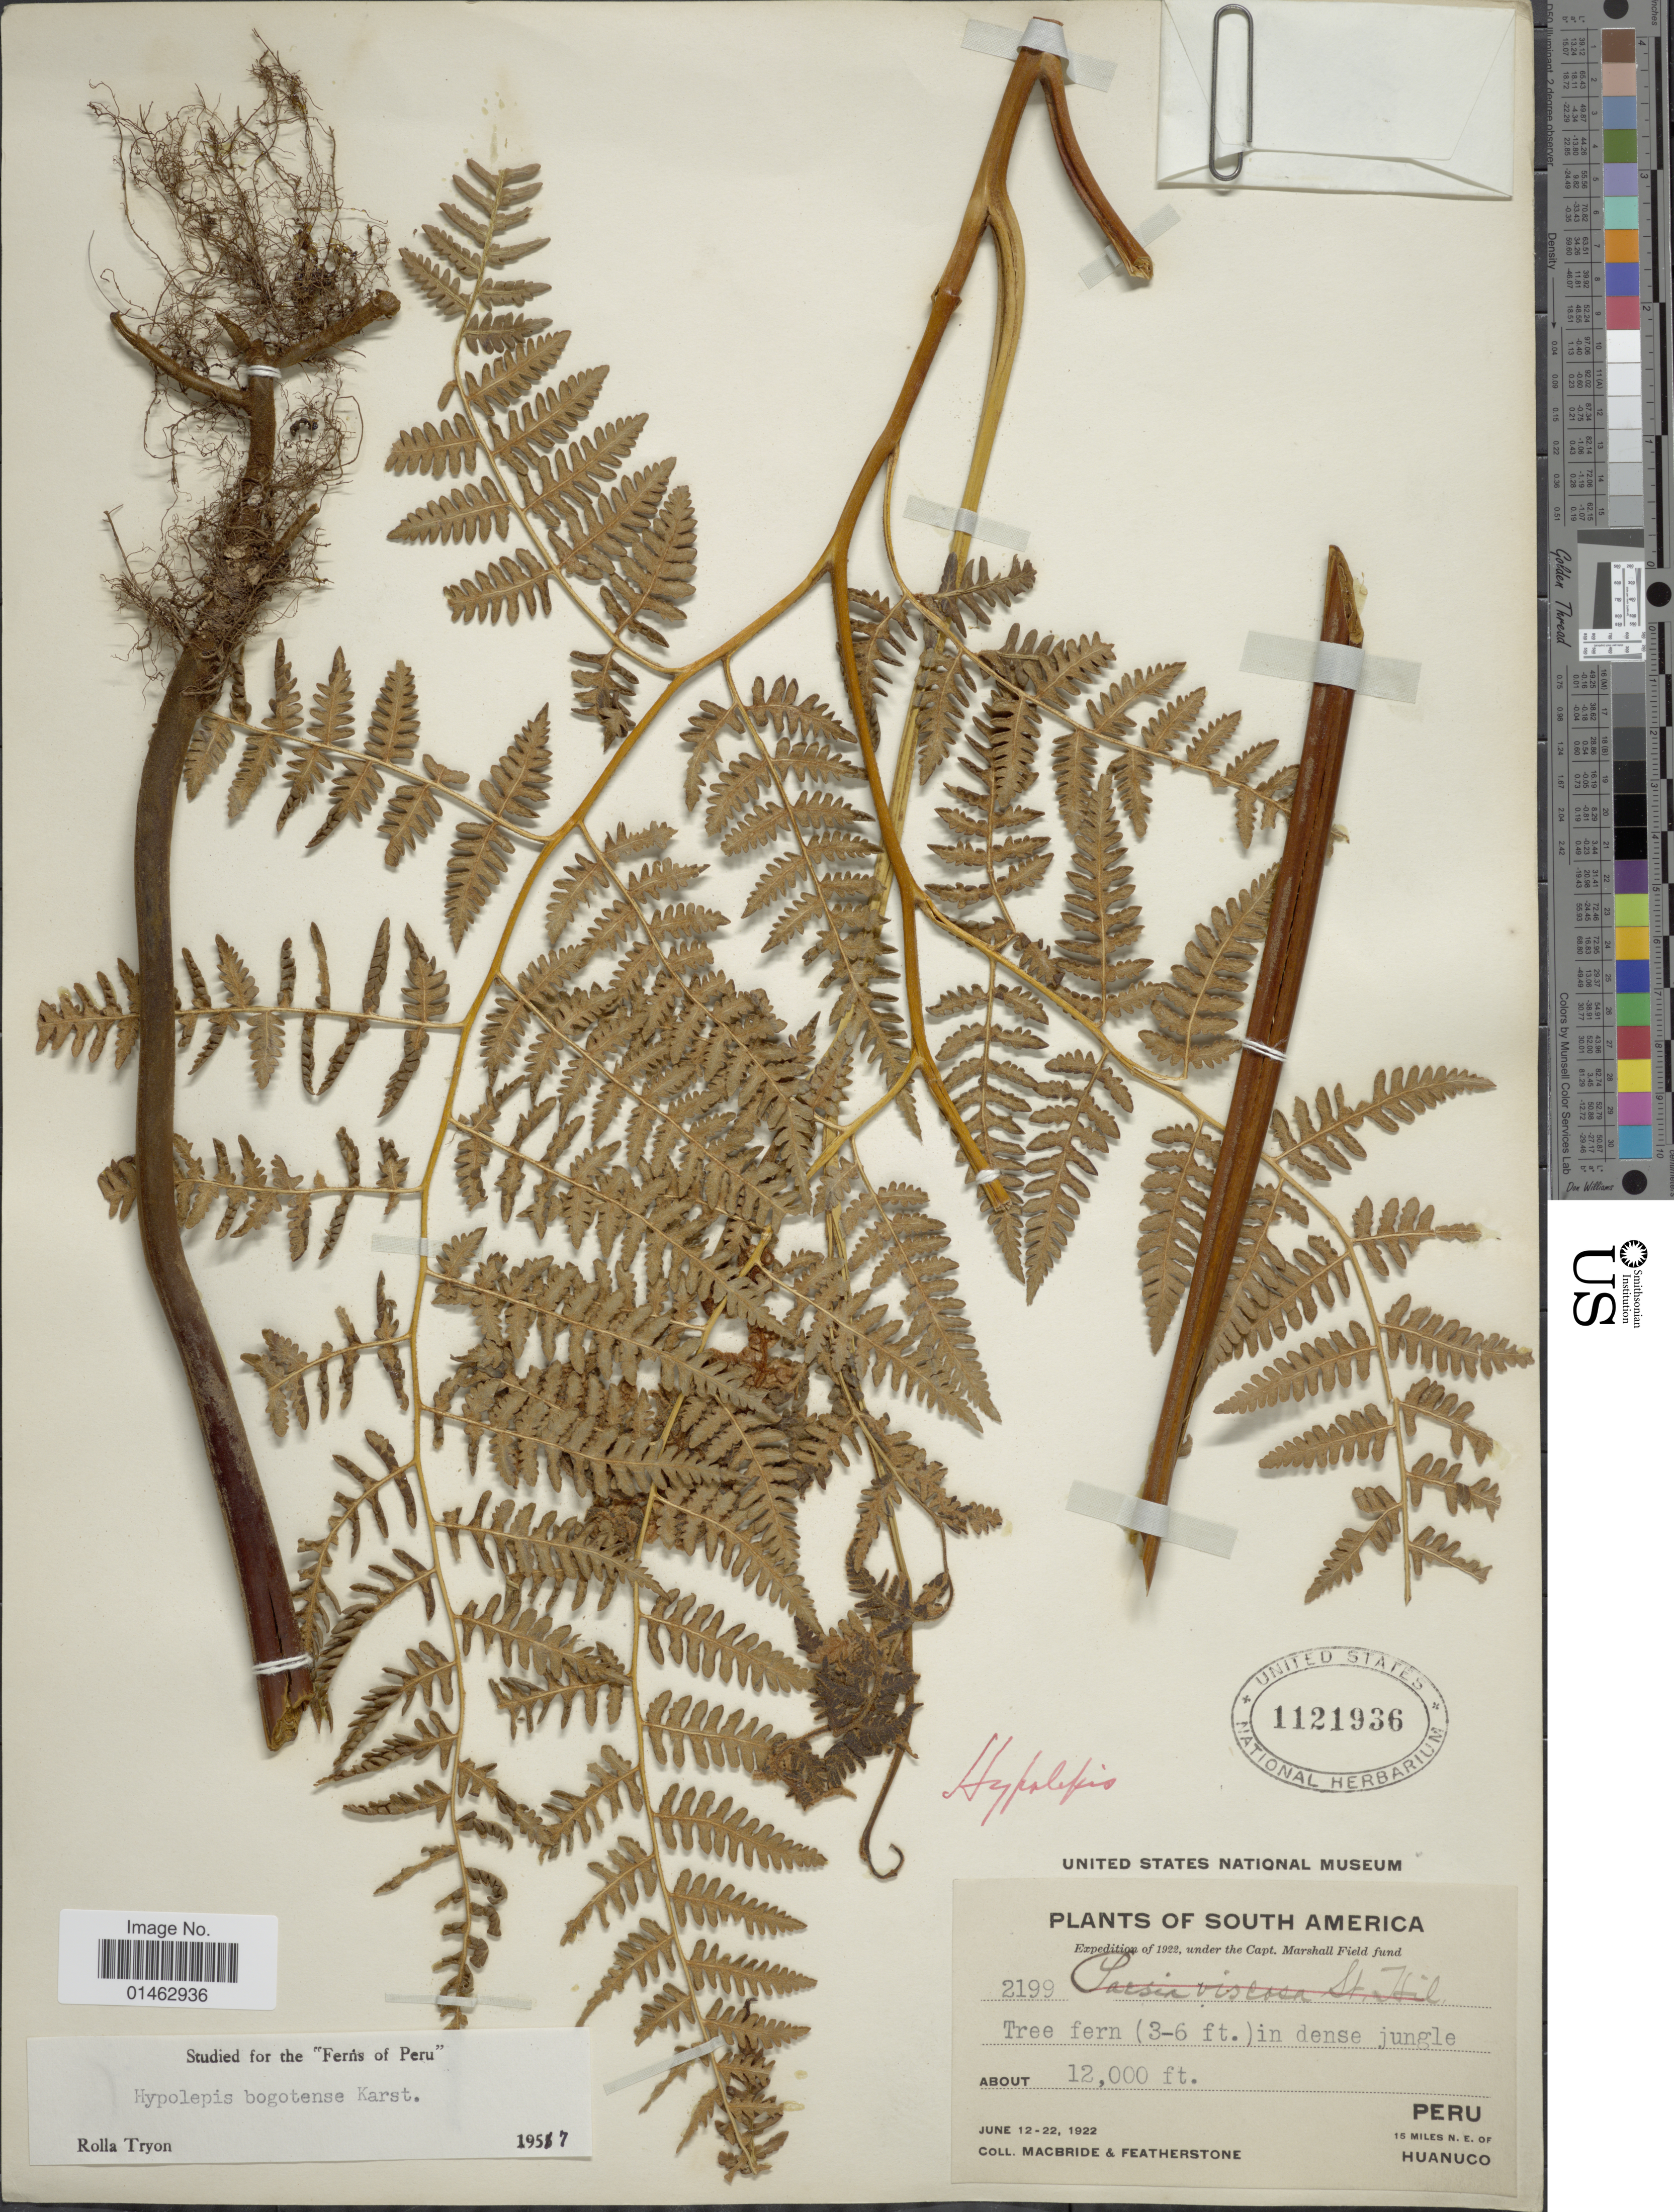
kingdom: Plantae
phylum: Tracheophyta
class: Polypodiopsida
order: Polypodiales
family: Dennstaedtiaceae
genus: Hypolepis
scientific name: Hypolepis bogotensis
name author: H. Karst.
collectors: Macbride, -- & -. Featherstone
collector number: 2199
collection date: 1922-06-12/1922-06-22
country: Peru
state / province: Huánuco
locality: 15 miles NE of Huanuco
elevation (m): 3658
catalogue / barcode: US 1121936